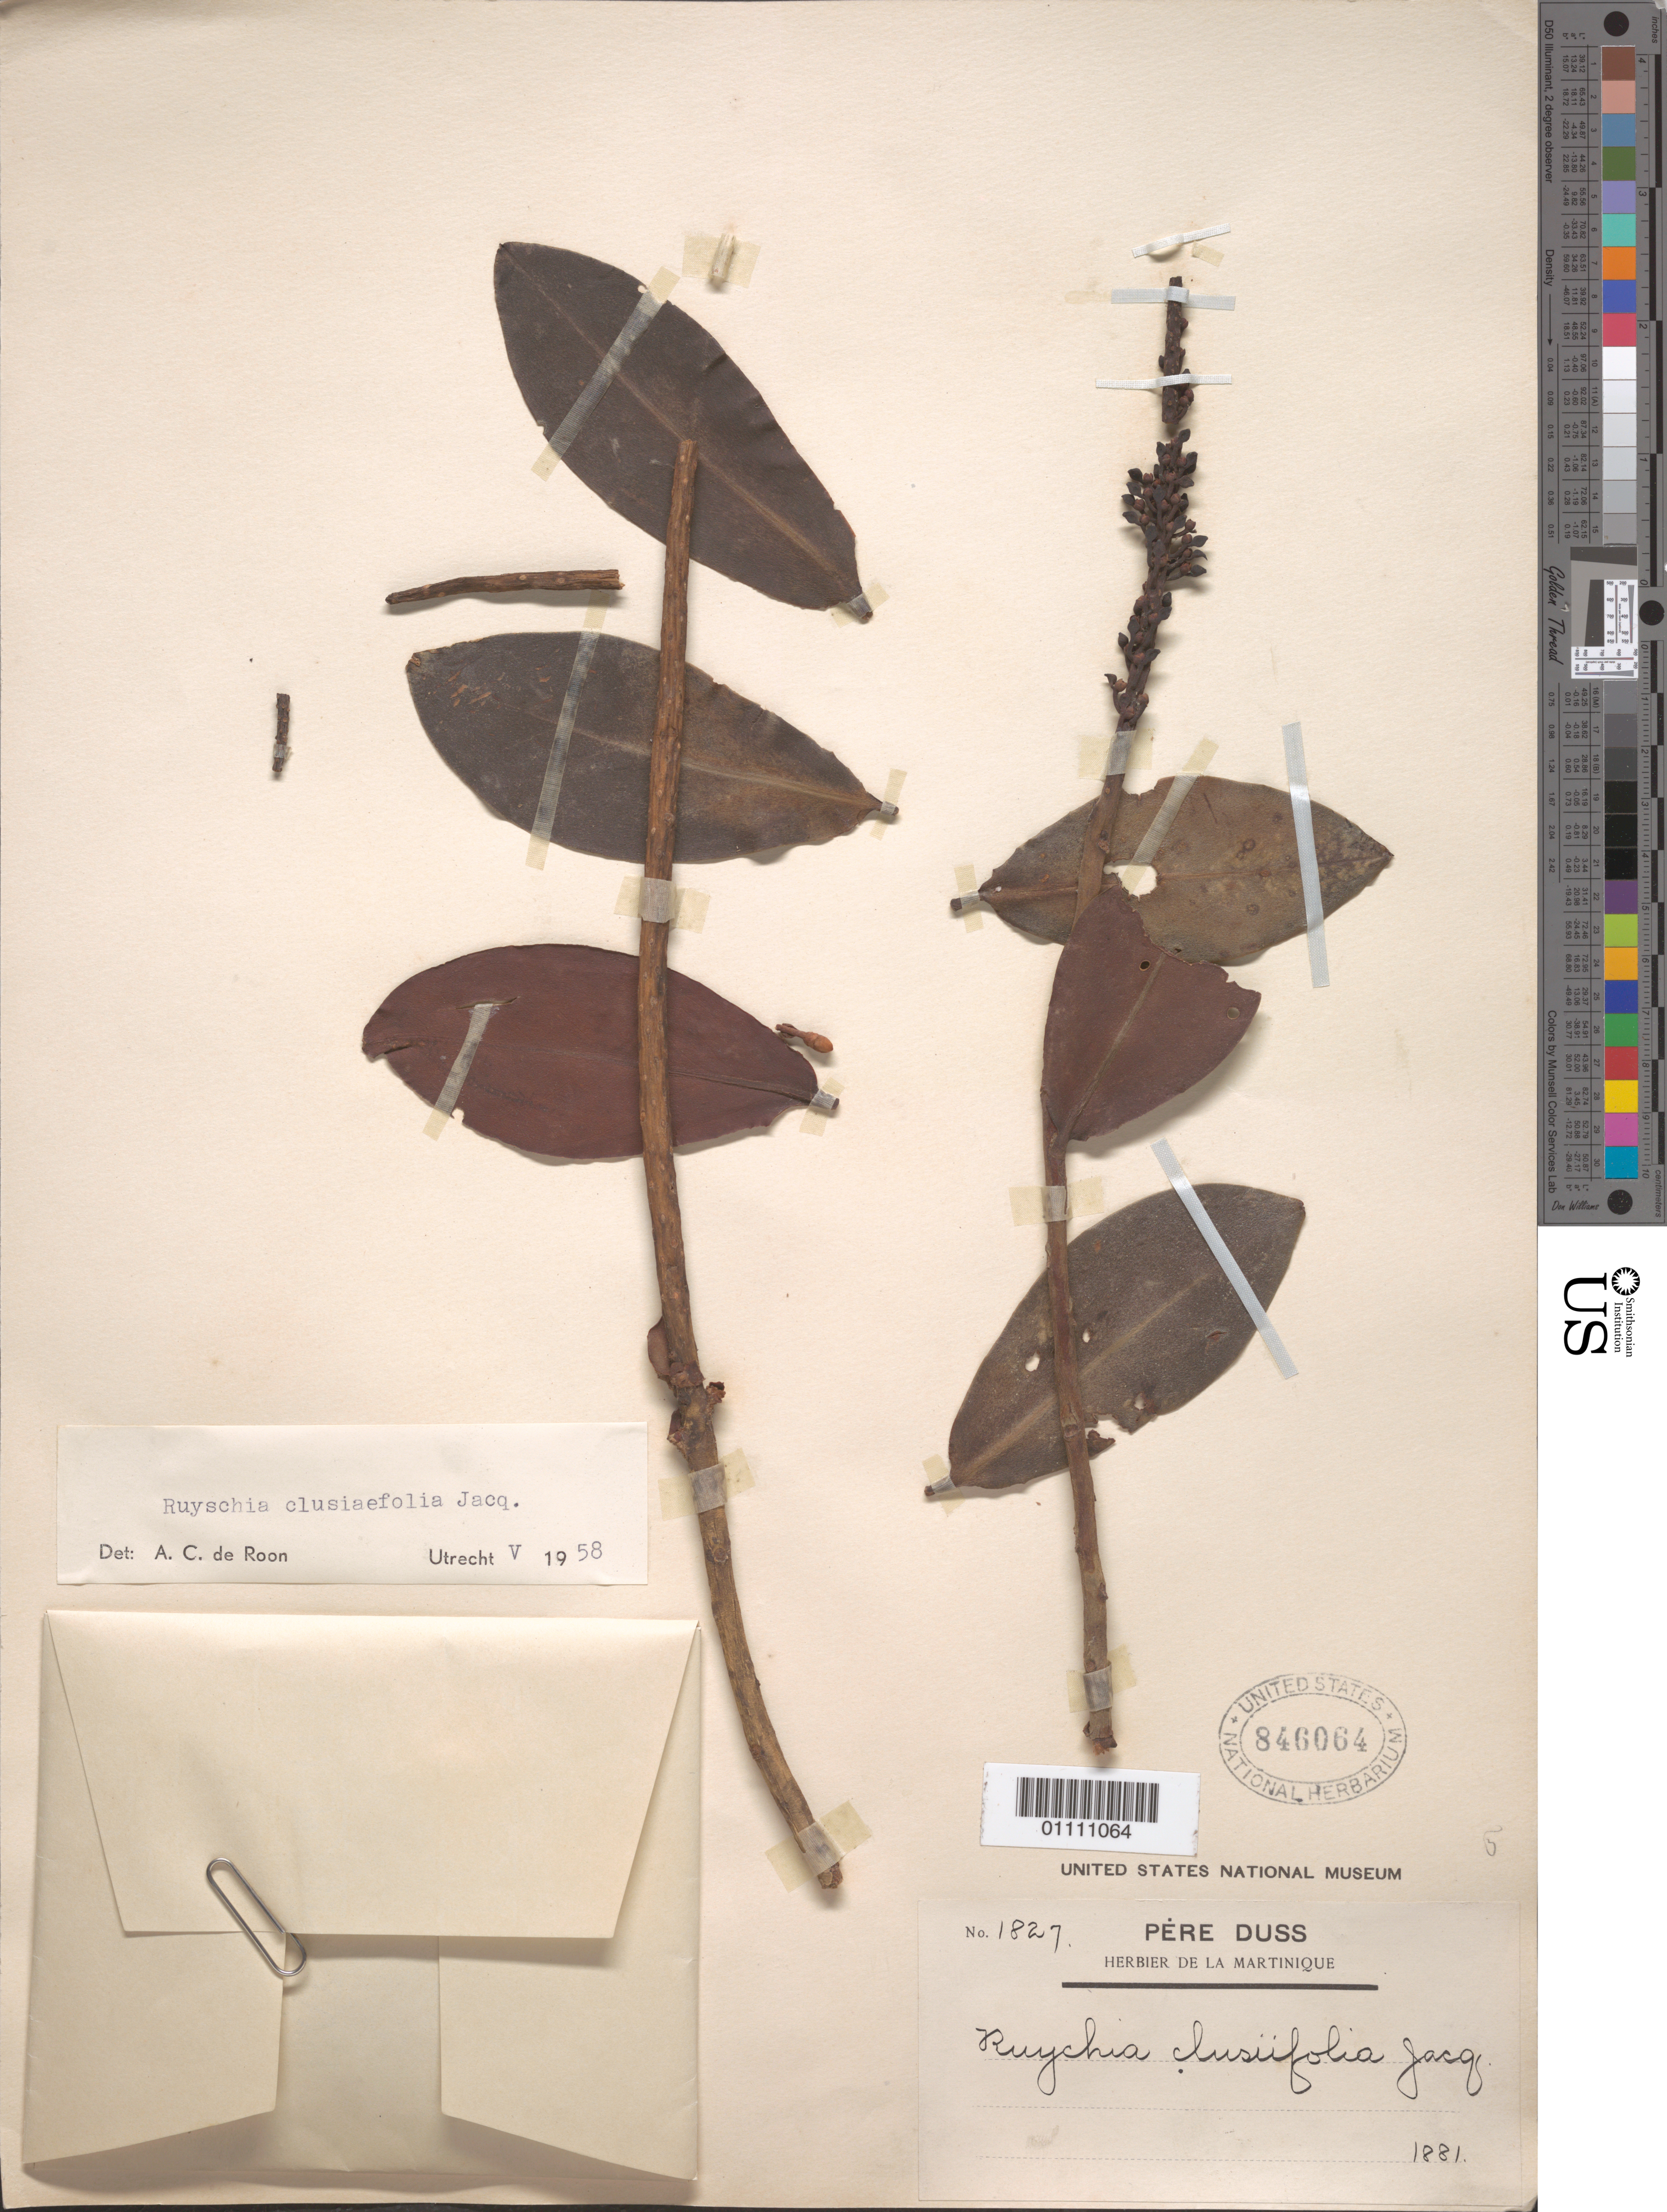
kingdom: Plantae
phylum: Tracheophyta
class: Magnoliopsida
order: Ericales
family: Marcgraviaceae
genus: Ruyschia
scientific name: Ruyschia clusiifolia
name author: Jacq.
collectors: Père Duss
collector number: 1827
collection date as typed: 1881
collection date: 1881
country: Martinique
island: Martinique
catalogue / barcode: US 846064